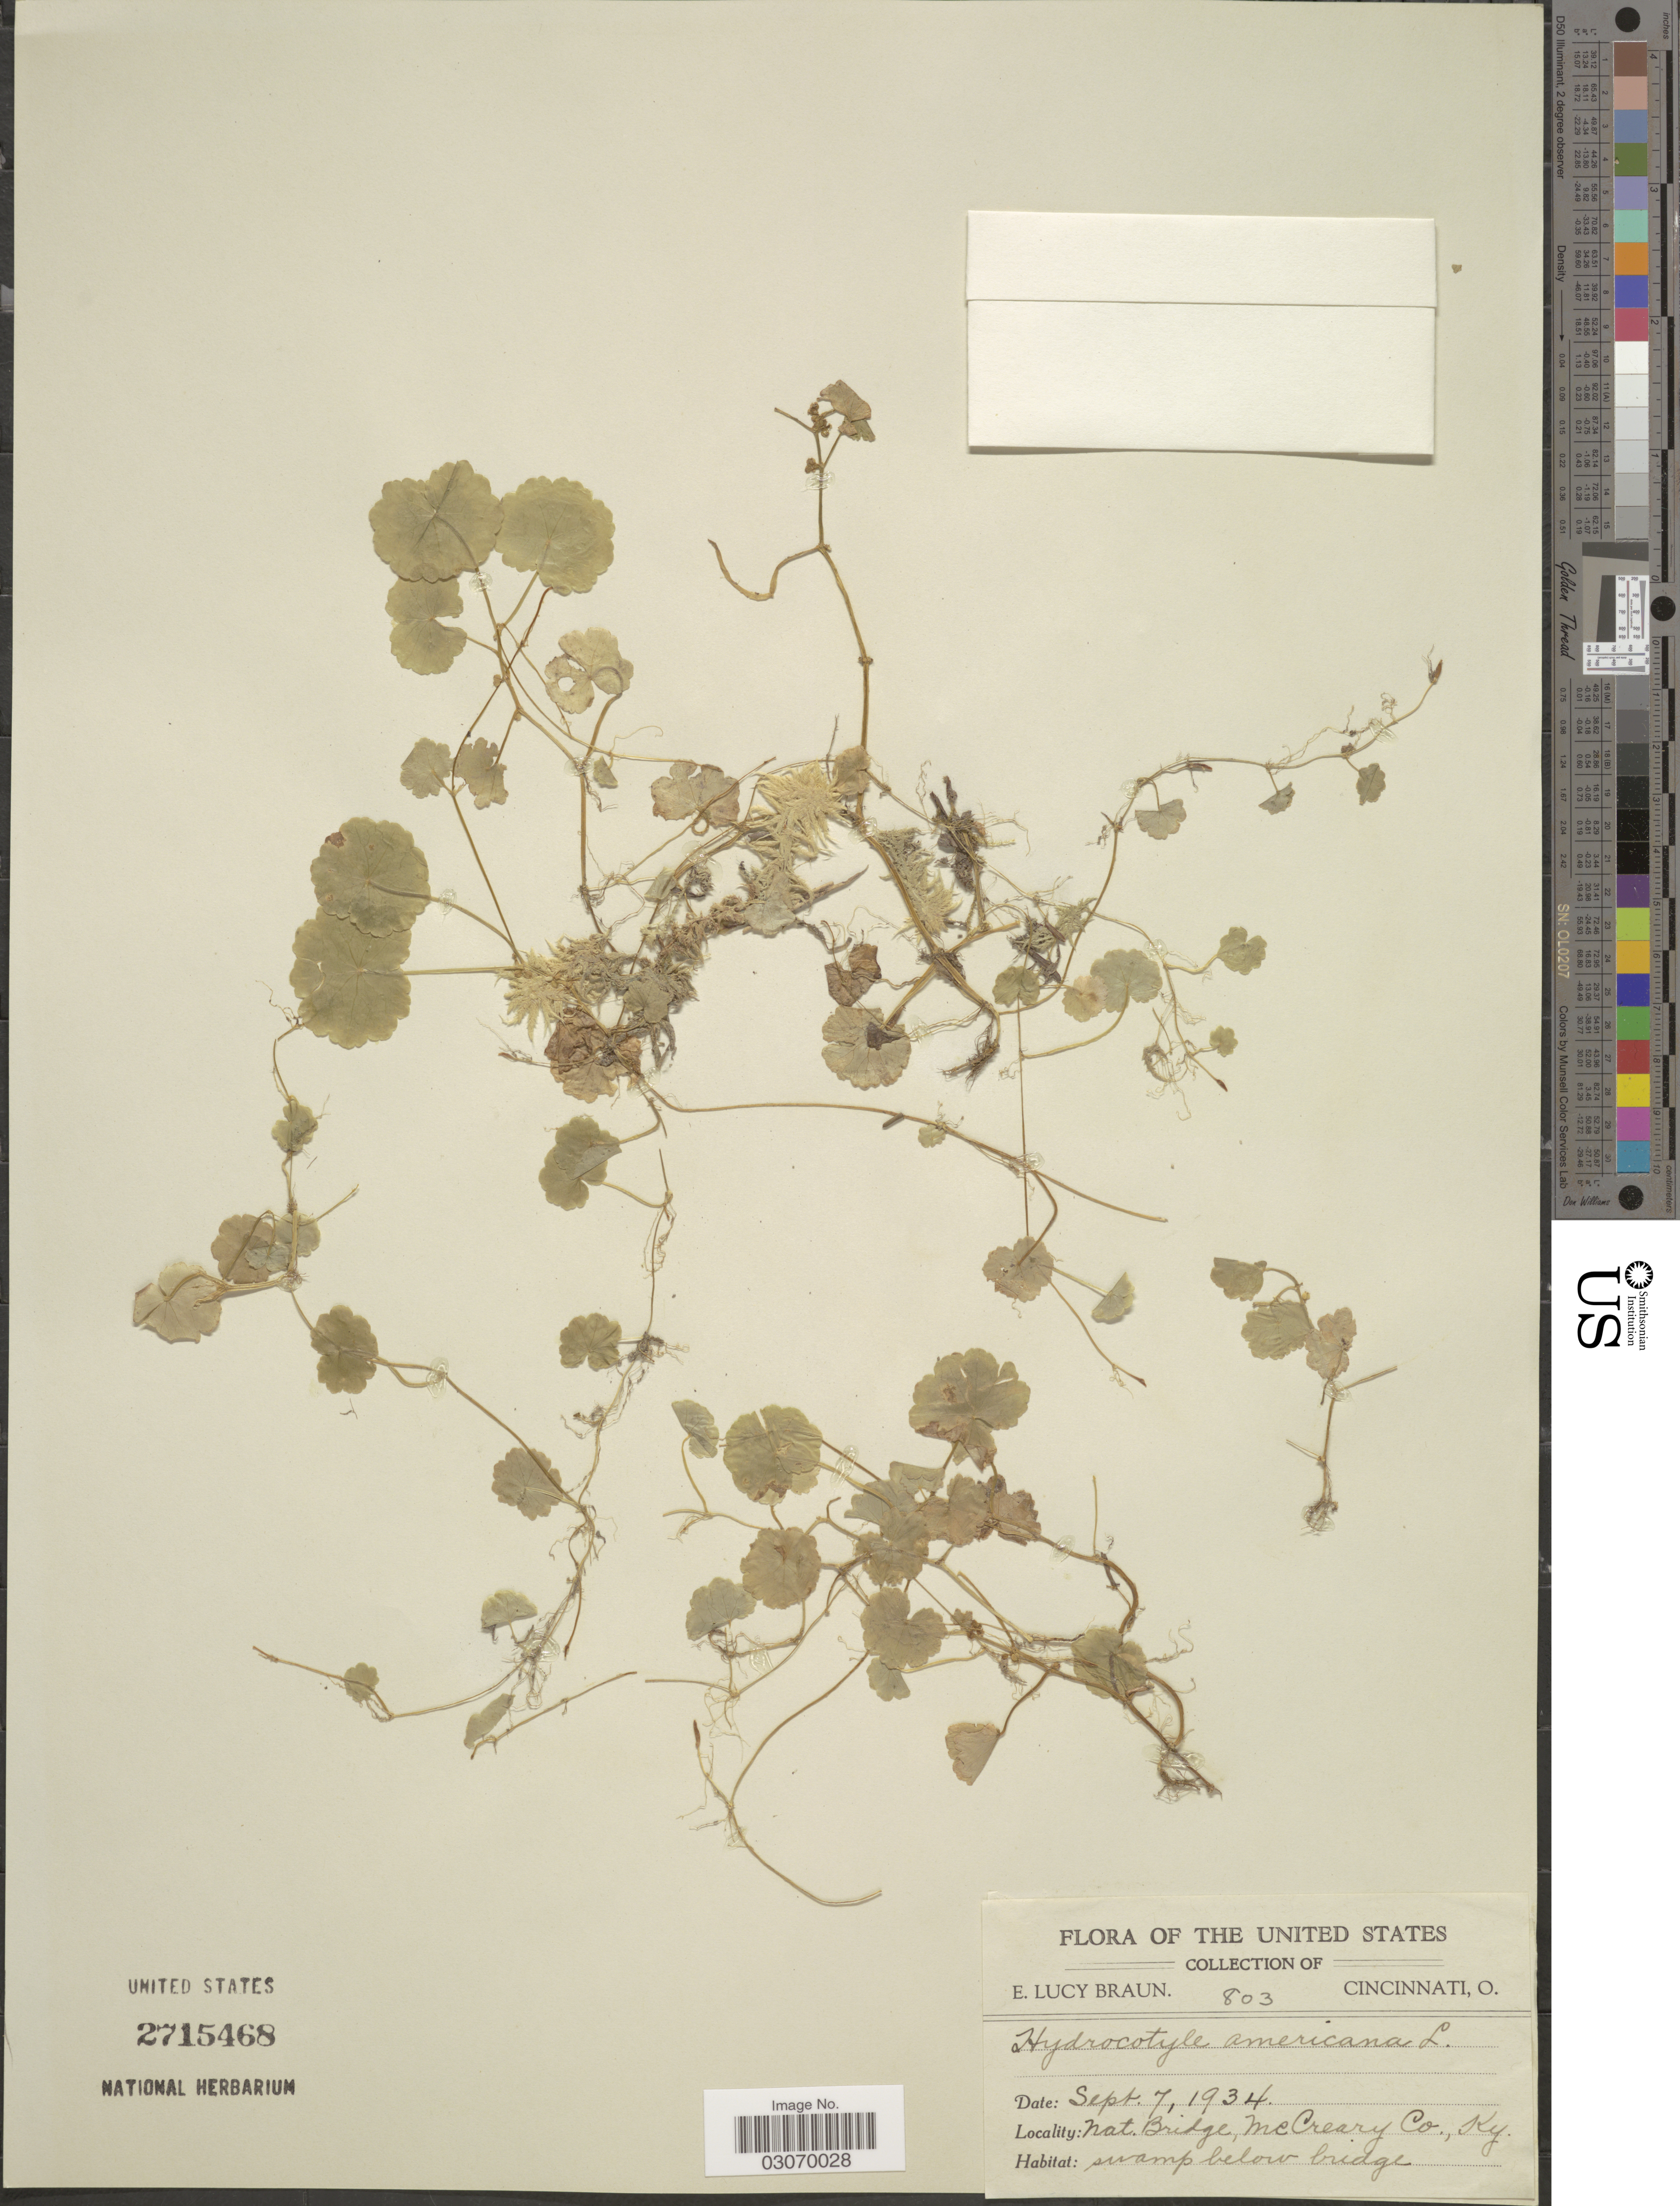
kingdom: Plantae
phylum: Tracheophyta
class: Magnoliopsida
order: Apiales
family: Araliaceae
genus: Hydrocotyle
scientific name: Hydrocotyle americana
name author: L.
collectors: E. L. Braun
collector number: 803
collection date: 1934-09-07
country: United States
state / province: Kentucky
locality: Nat. Bridge, McCreary Co.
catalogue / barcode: US 2715468